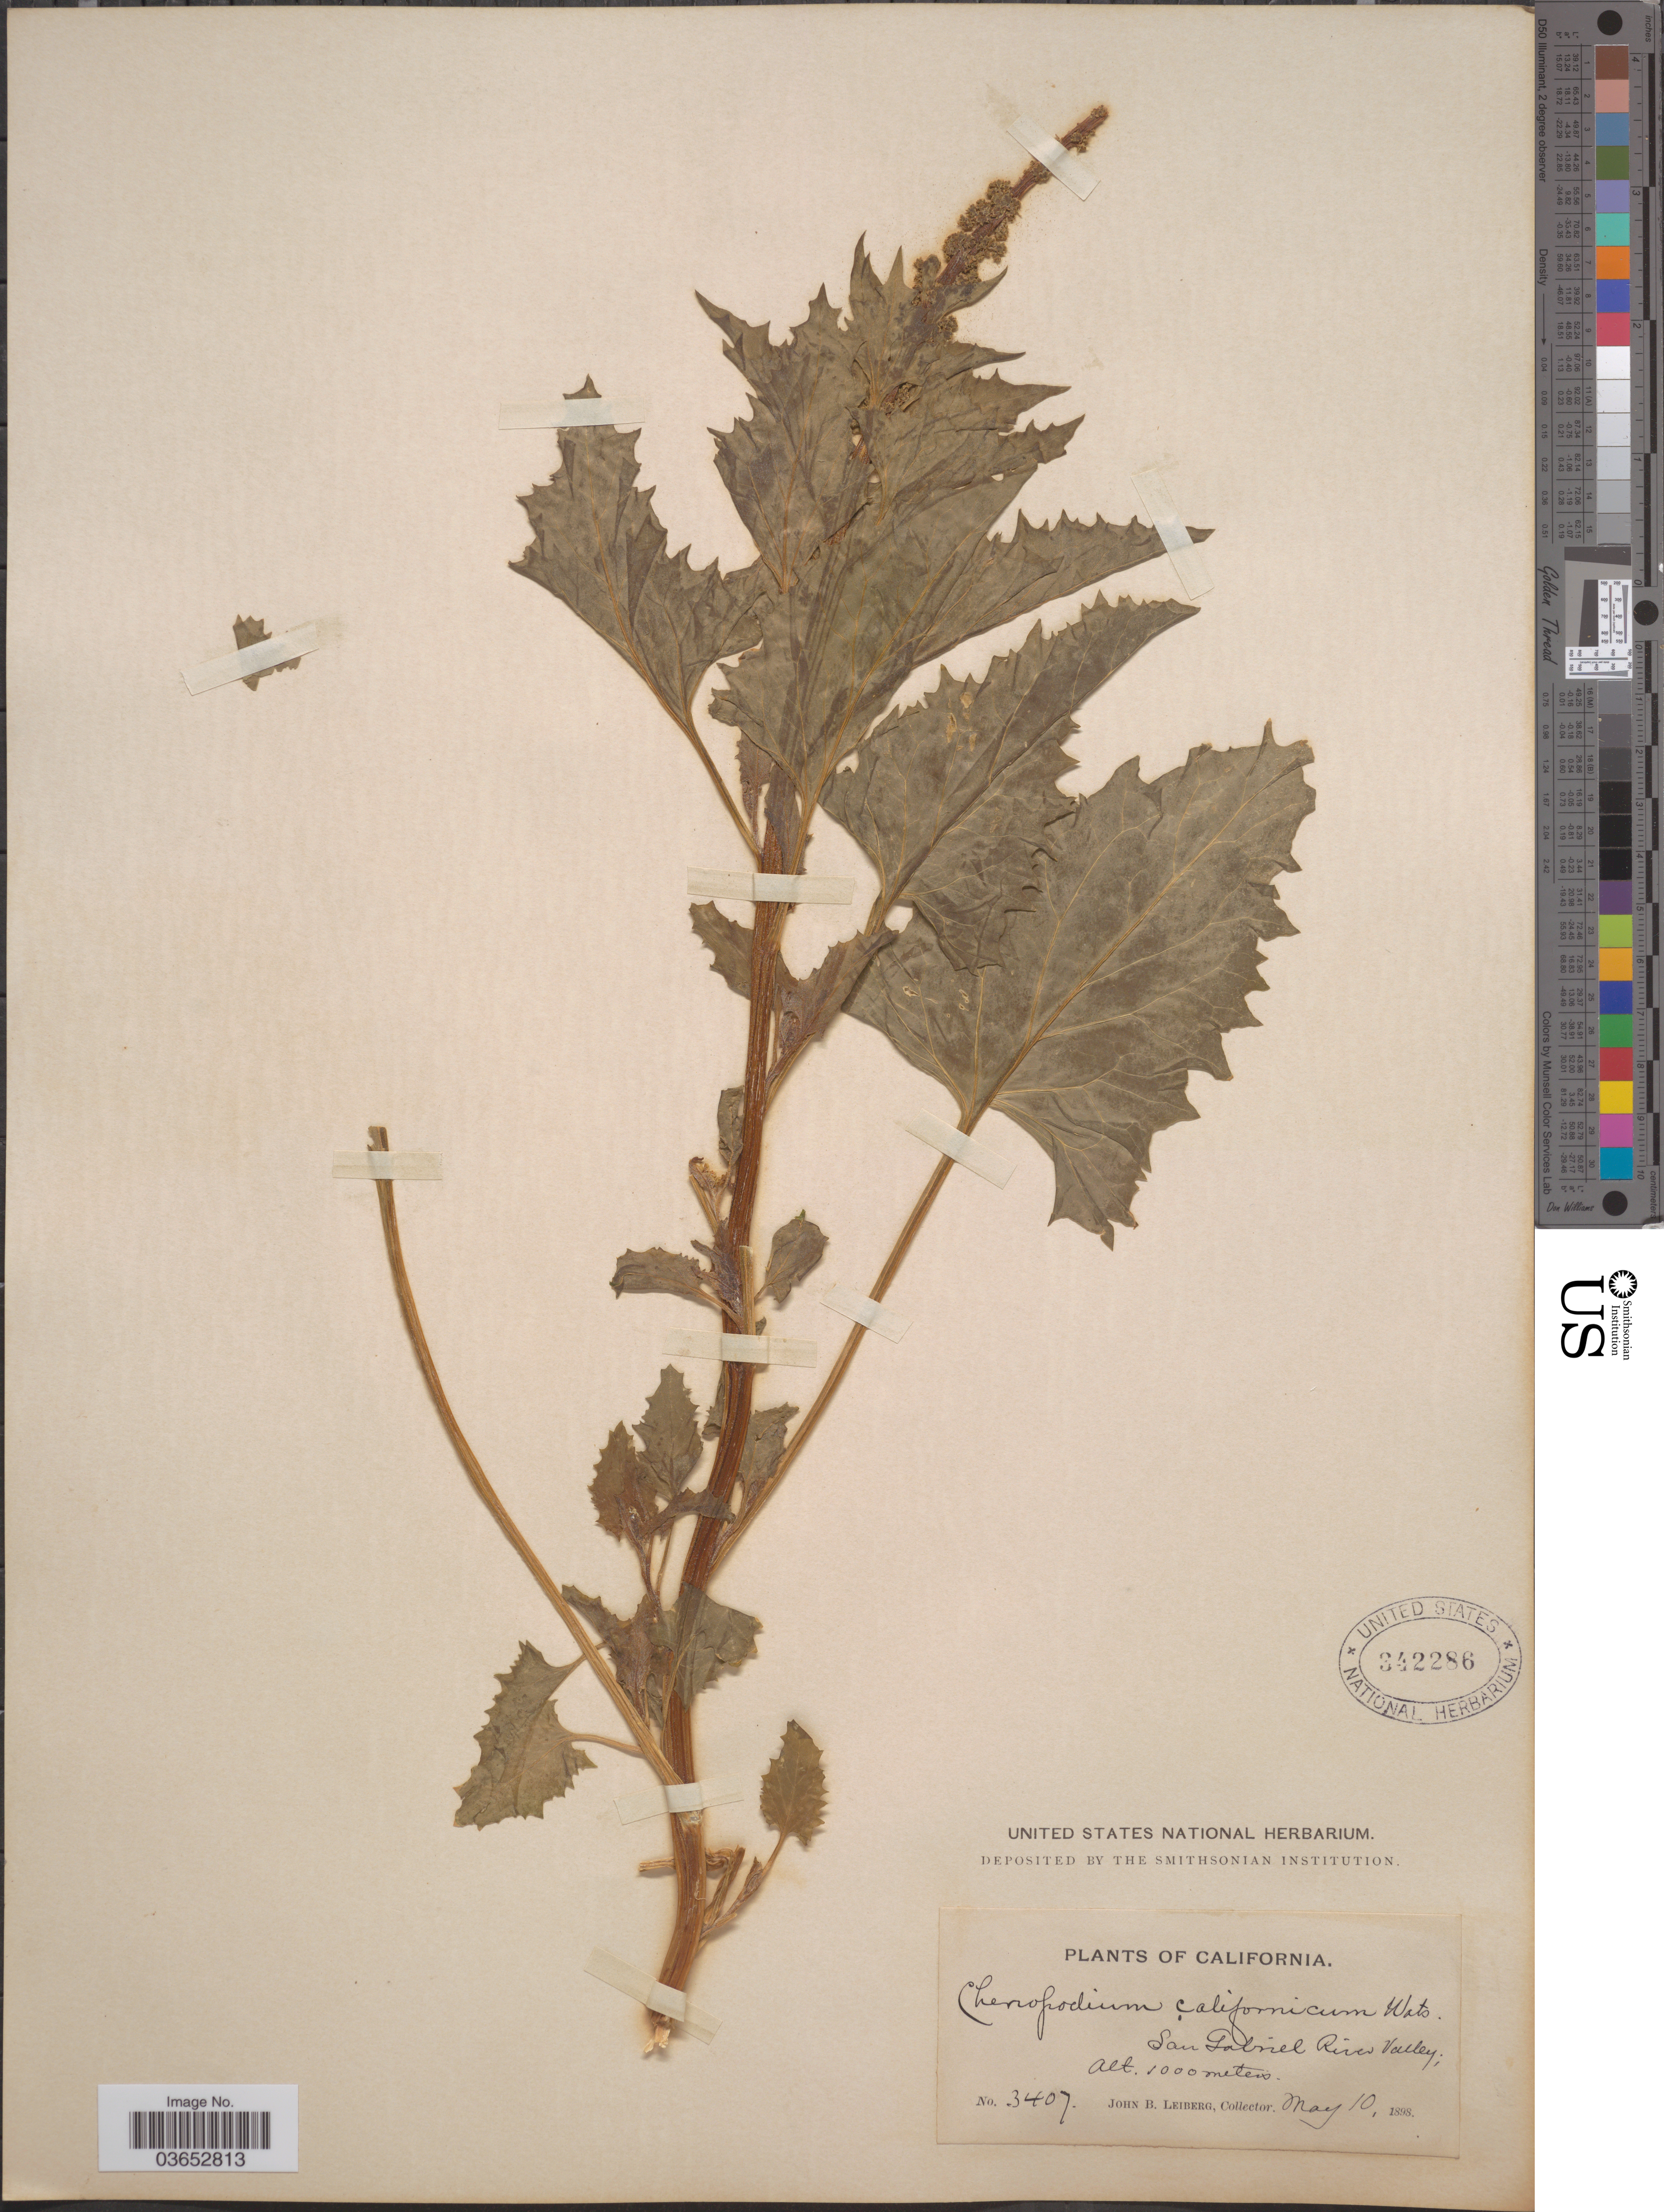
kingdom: Plantae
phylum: Tracheophyta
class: Magnoliopsida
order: Caryophyllales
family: Amaranthaceae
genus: Chenopodium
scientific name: Chenopodium californicum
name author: S. Watson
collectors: J. B. Leiberg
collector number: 3407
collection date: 1898-05-10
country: United States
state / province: California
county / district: Los Angeles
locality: San Gabriel River Valley.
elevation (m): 1000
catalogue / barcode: US 342286